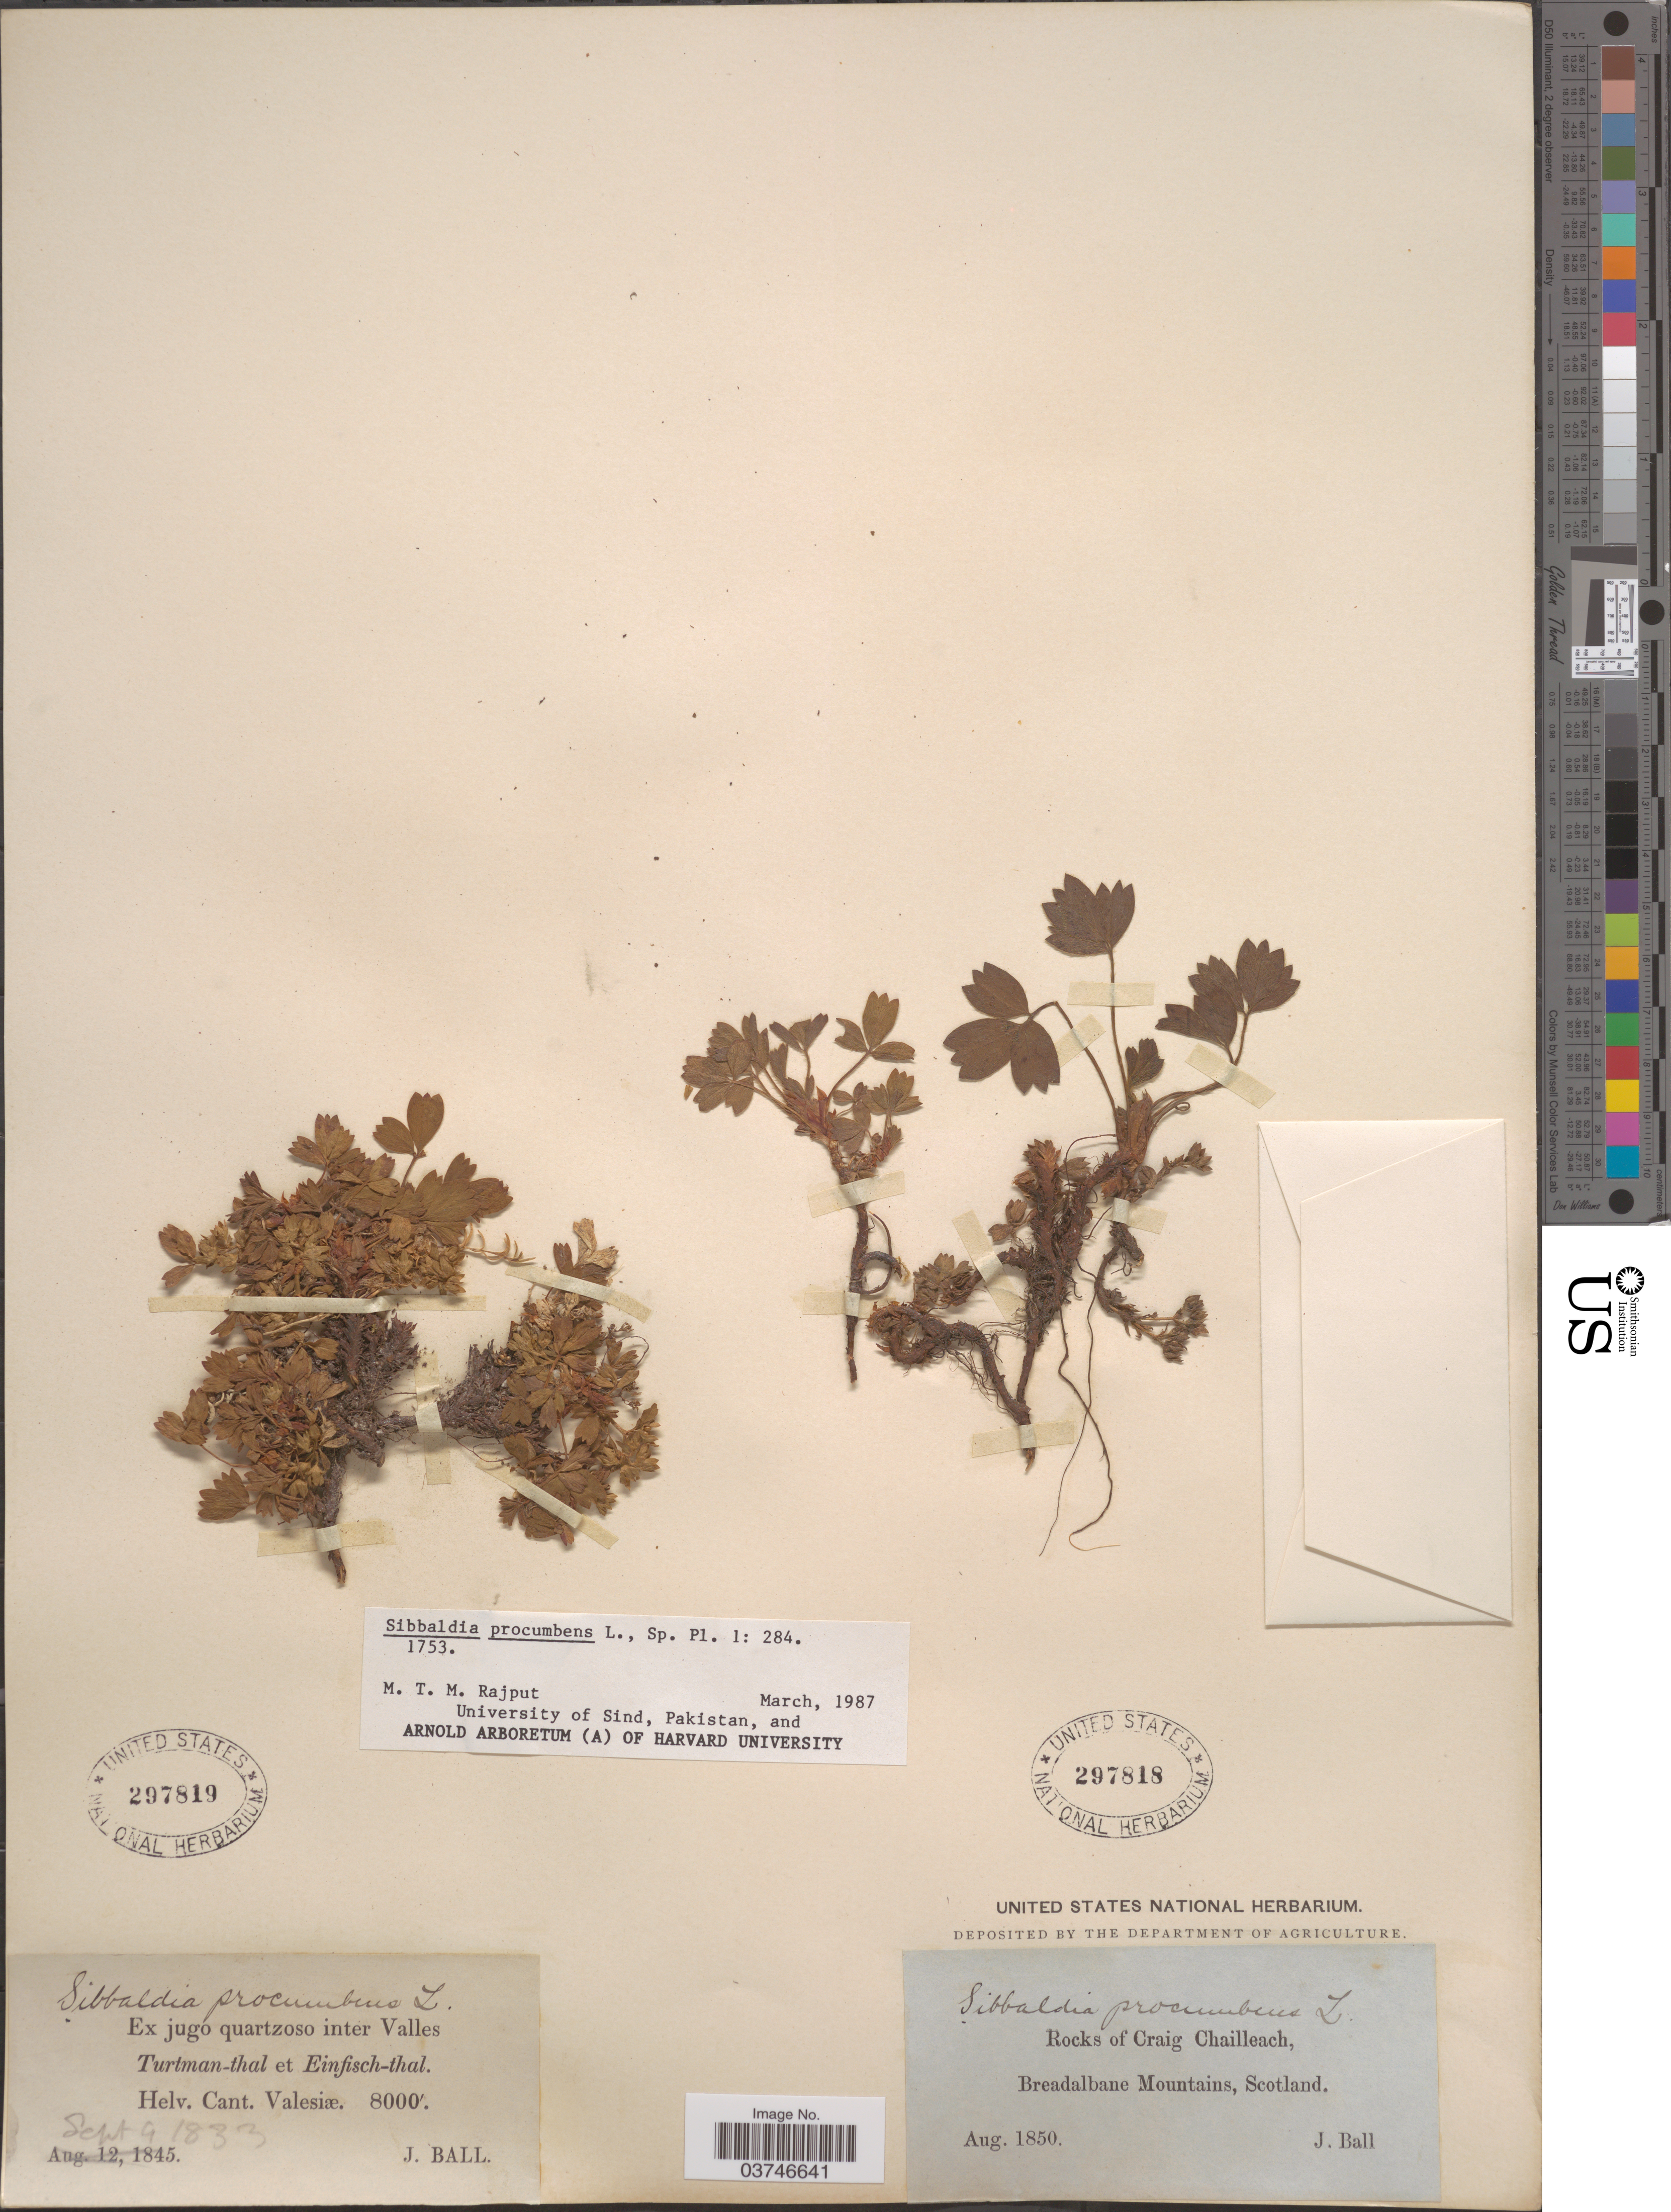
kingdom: Plantae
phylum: Tracheophyta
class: Magnoliopsida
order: Rosales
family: Rosaceae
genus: Sibbaldia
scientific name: Sibbaldia procumbens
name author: L.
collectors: J. Ball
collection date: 1850-08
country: United Kingdom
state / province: Scotland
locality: Rocks of Craig Chailleach, Breadalbane Mountains.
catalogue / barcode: US 297818